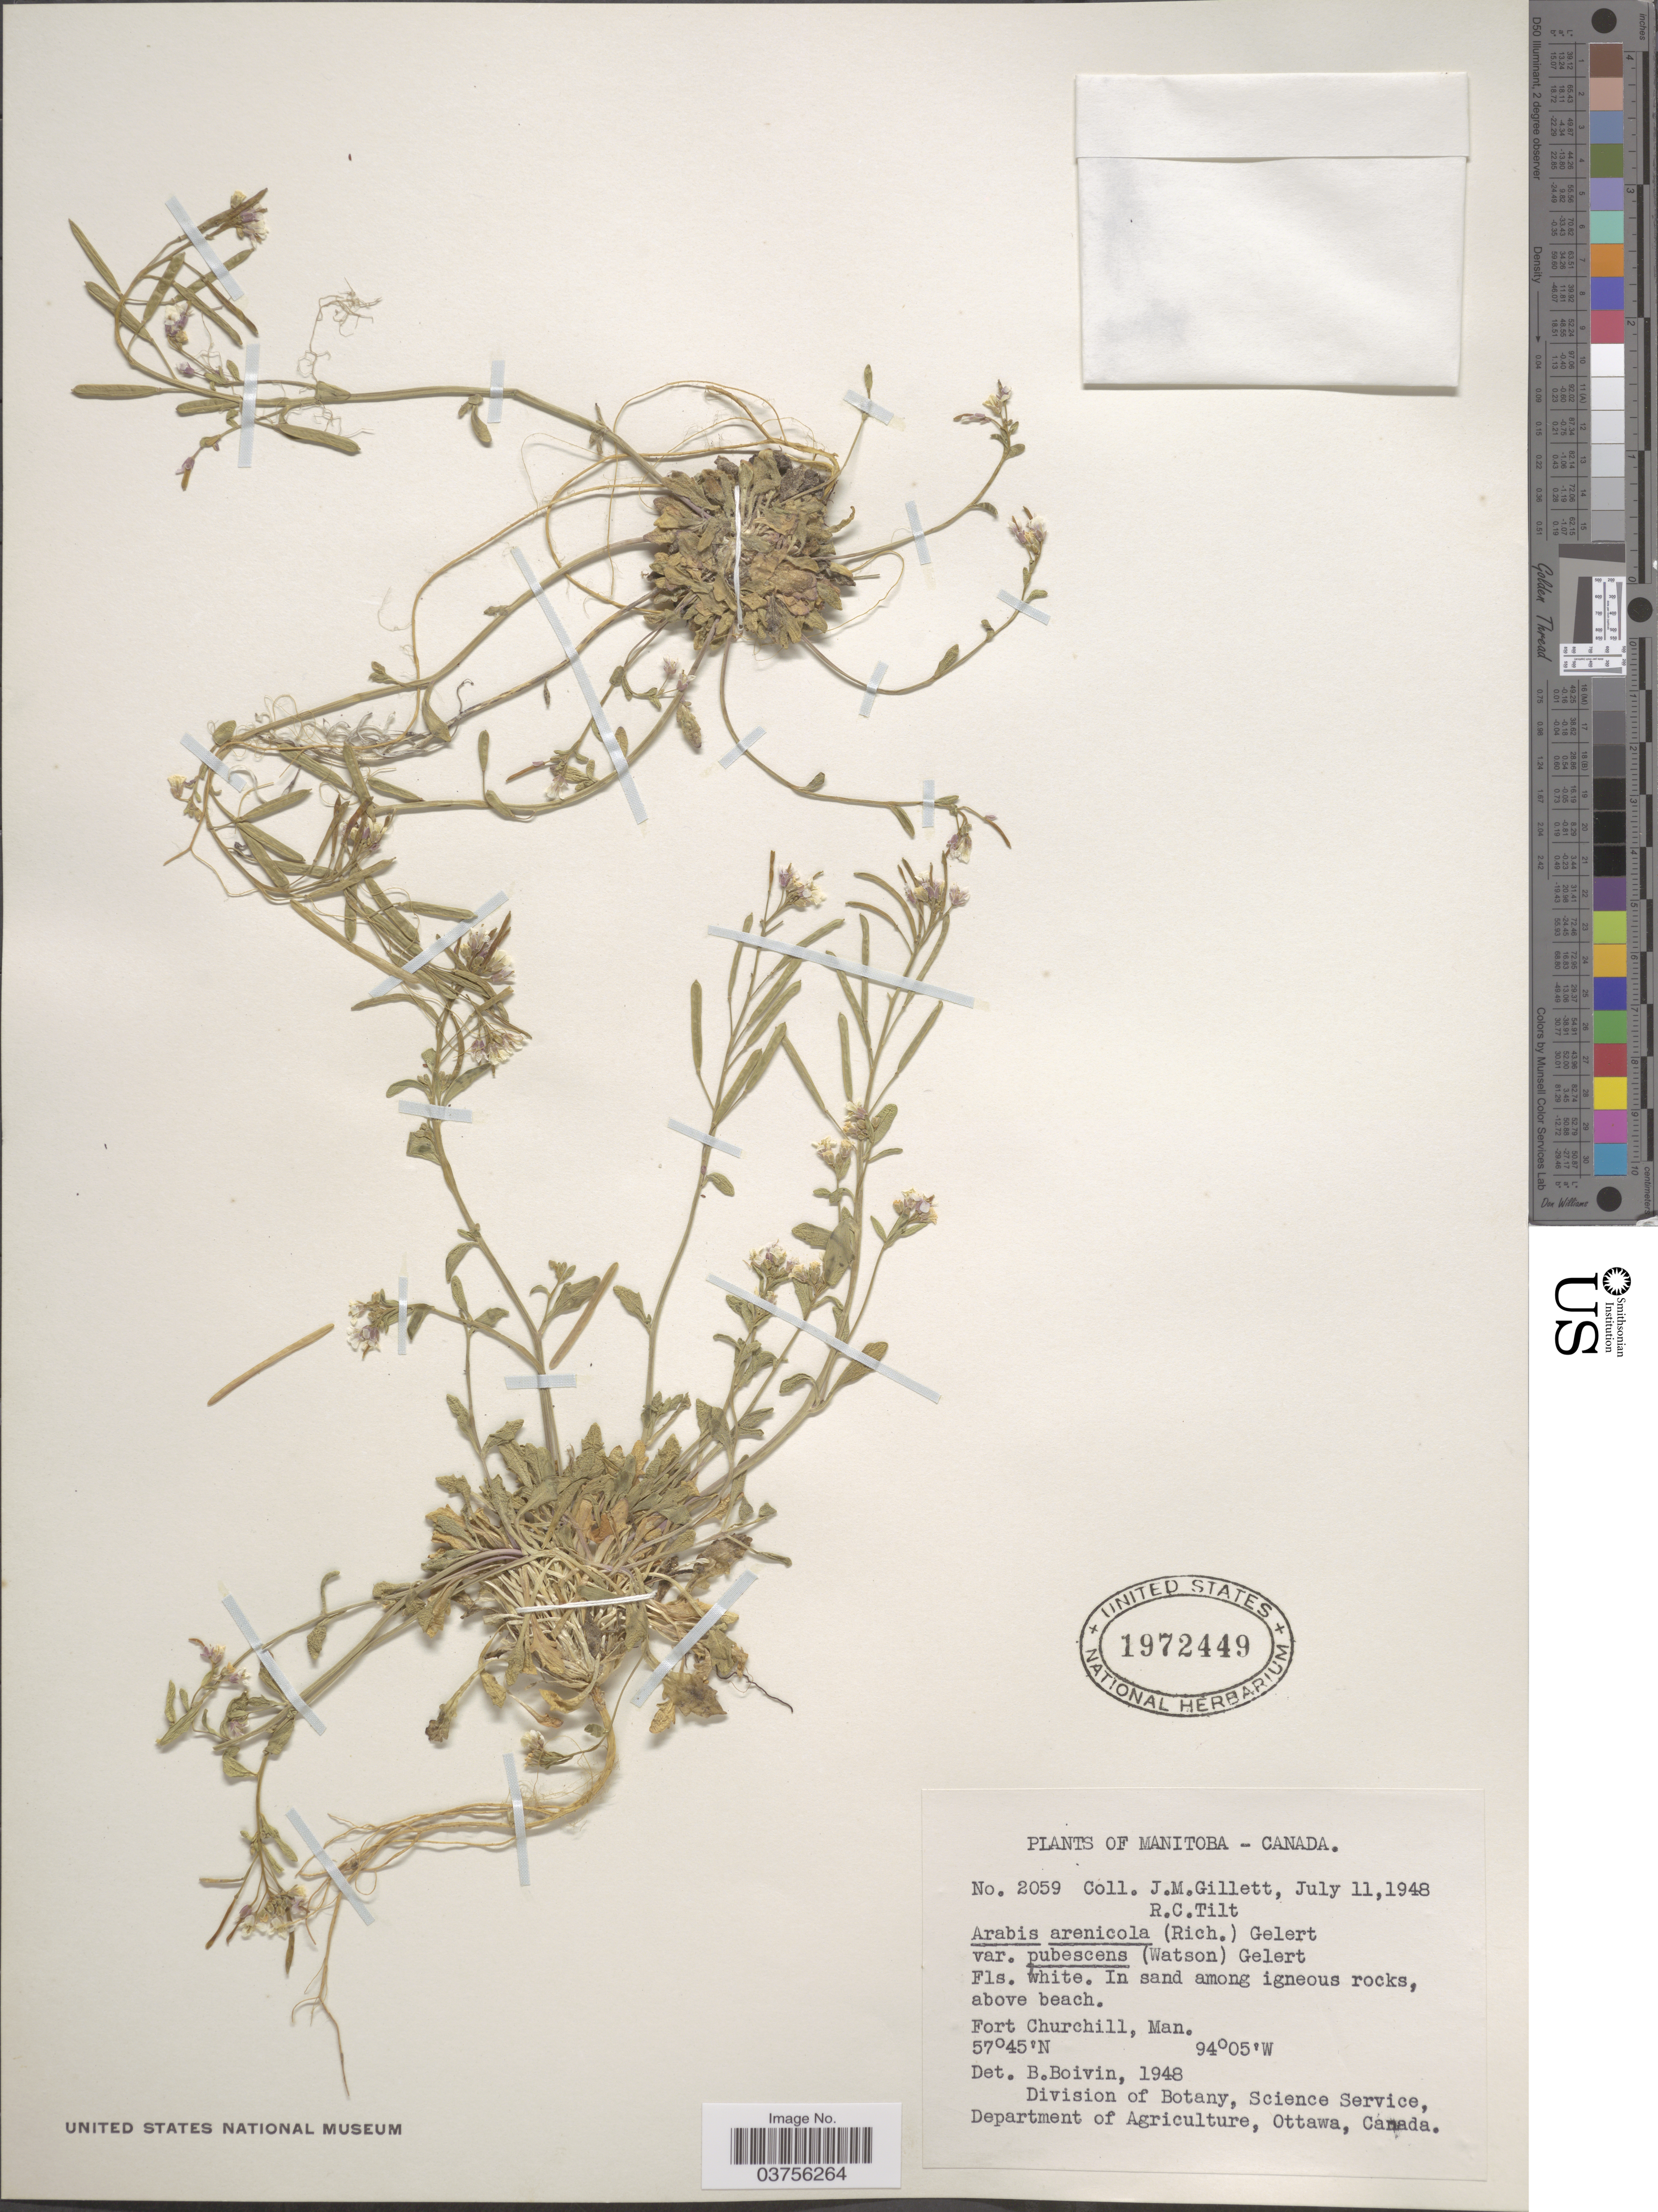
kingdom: Plantae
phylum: Tracheophyta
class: Magnoliopsida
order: Brassicales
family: Brassicaceae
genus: Arabis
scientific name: Arabis arenicola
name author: (Richardson ex Hook.) Gelert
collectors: J. M. Gillett & R. Tilt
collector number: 2059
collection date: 1948-07-11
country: Canada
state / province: Manitoba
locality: Fort Churchill.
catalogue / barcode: US 1972449